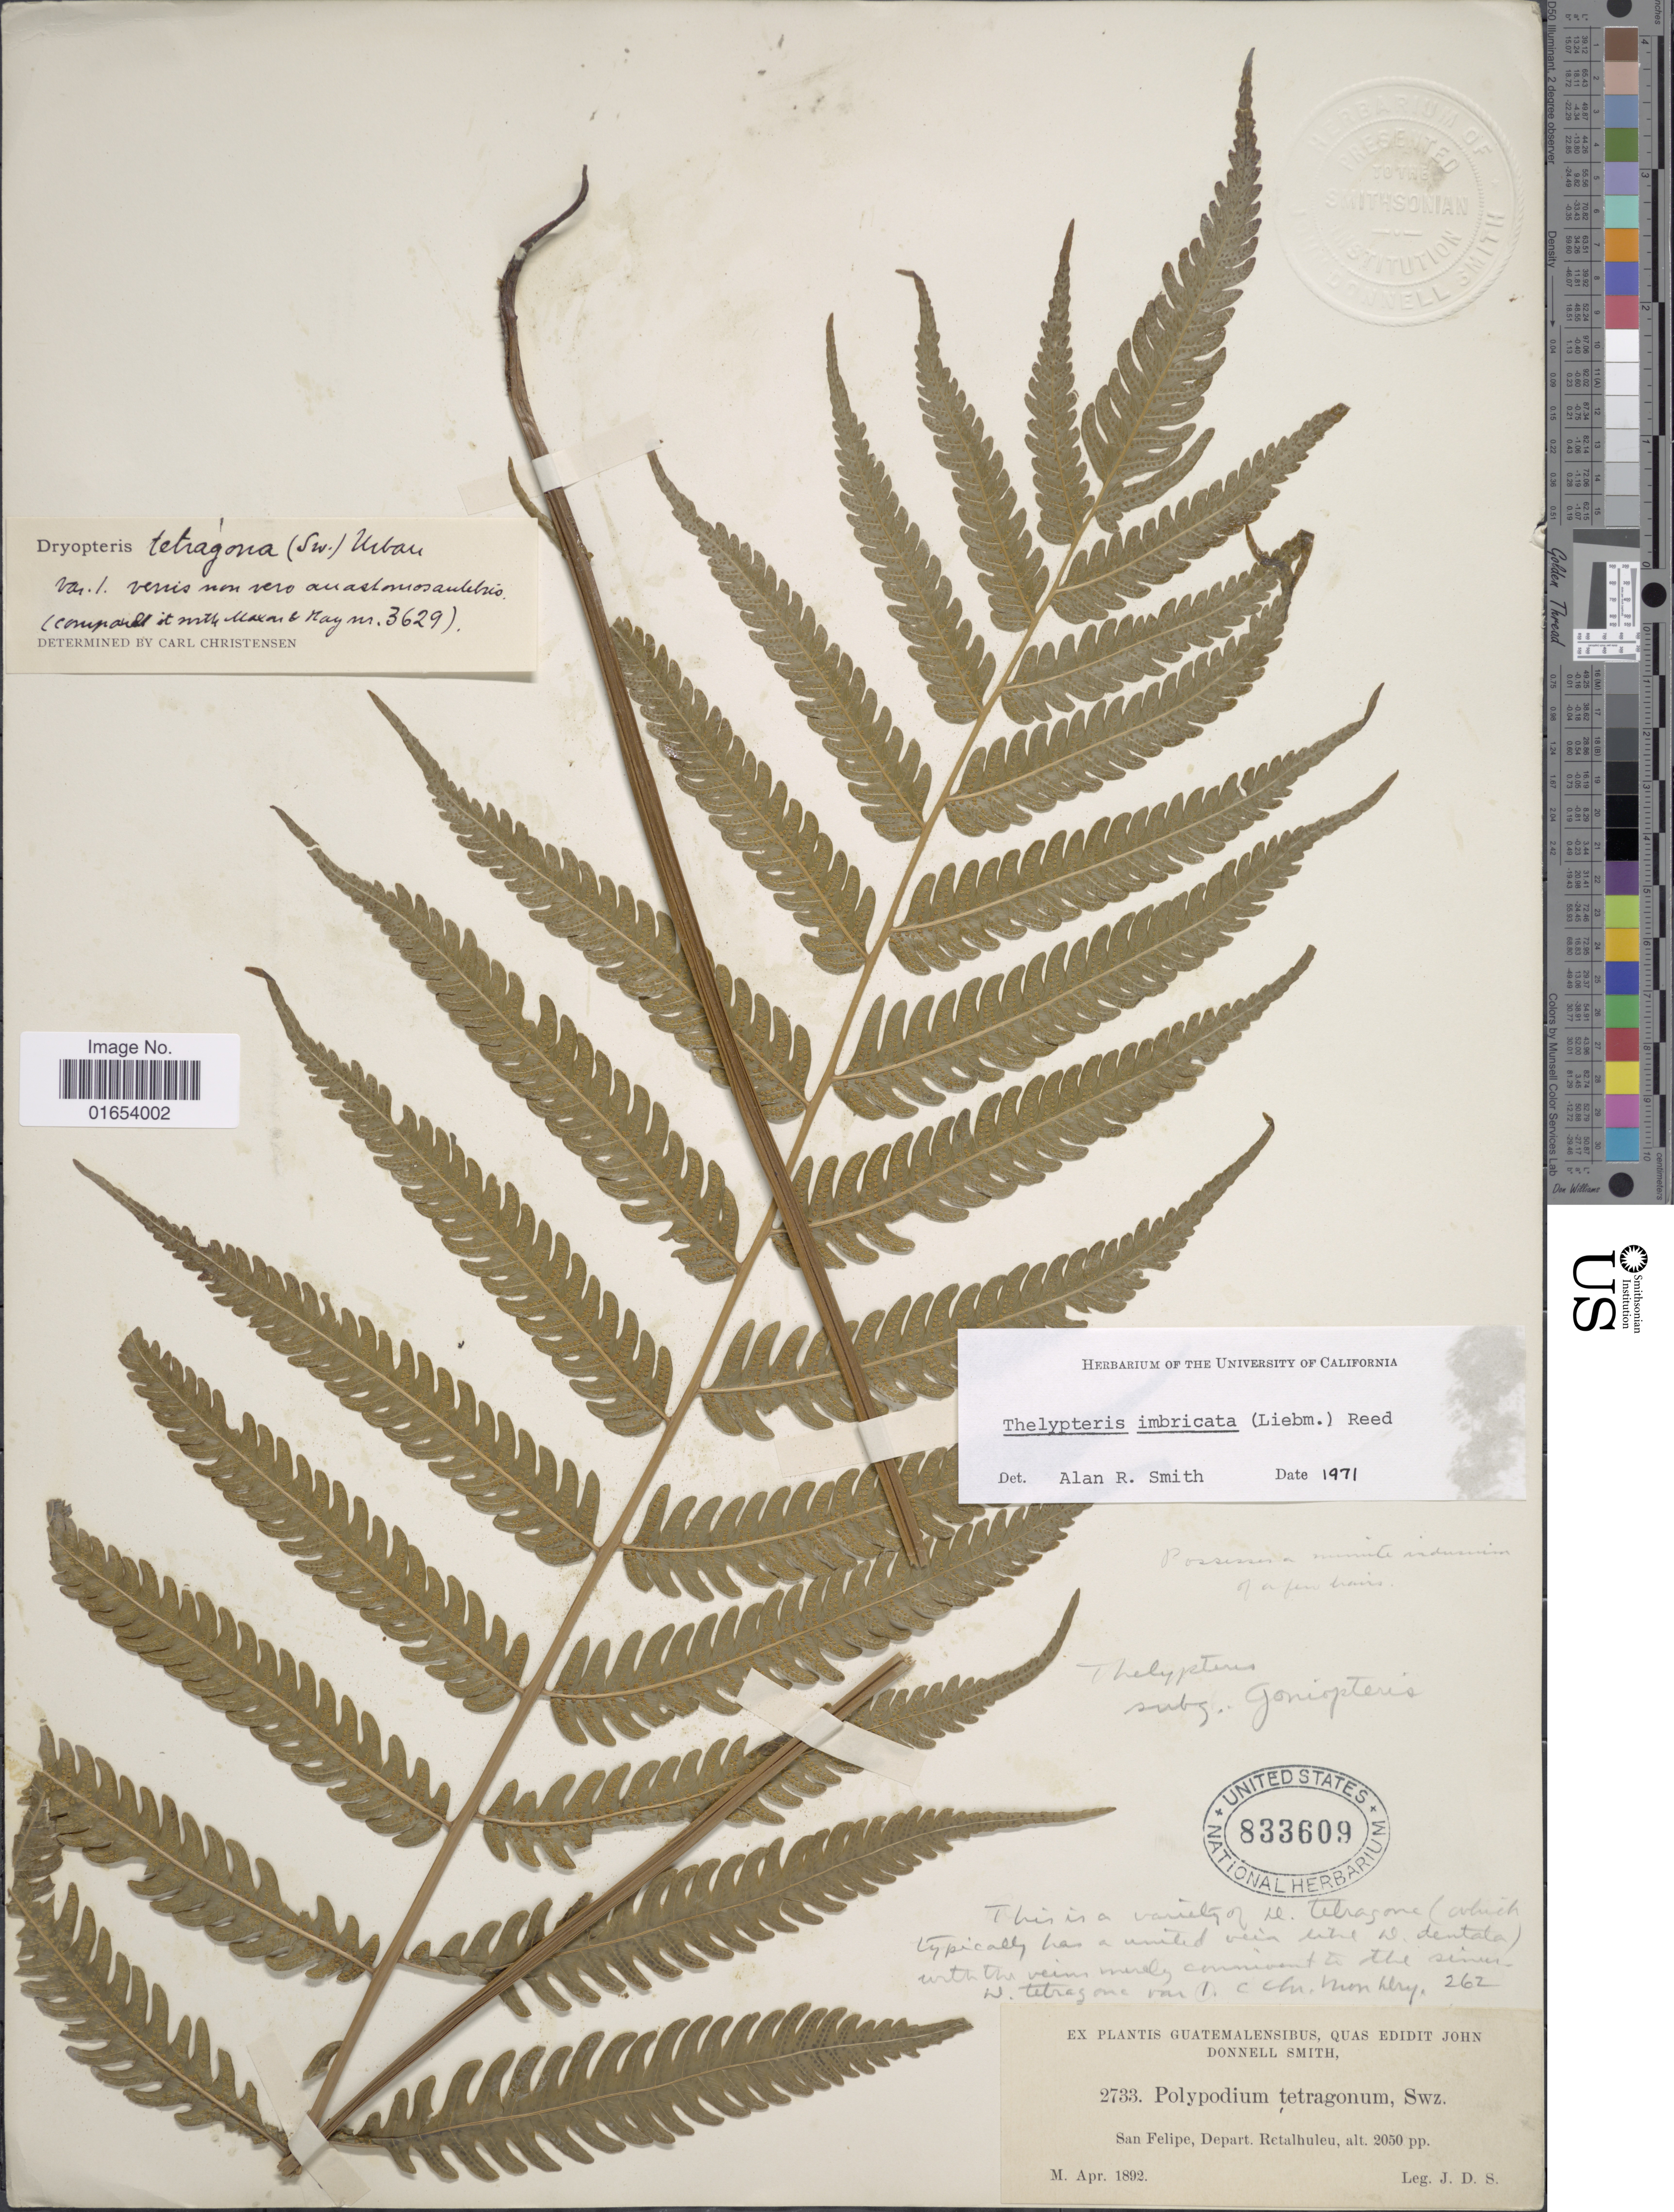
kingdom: Plantae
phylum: Tracheophyta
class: Polypodiopsida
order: Polypodiales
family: Thelypteridaceae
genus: Goniopteris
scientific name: Goniopteris imbricata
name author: (Liebm.) Á. Löve & D. Löve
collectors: J. Donnell Smith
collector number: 2733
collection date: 1892-04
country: Guatemala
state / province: Retalhuleu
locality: San Felipe, Depart. Retalhuleu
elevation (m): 625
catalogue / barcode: US 833609